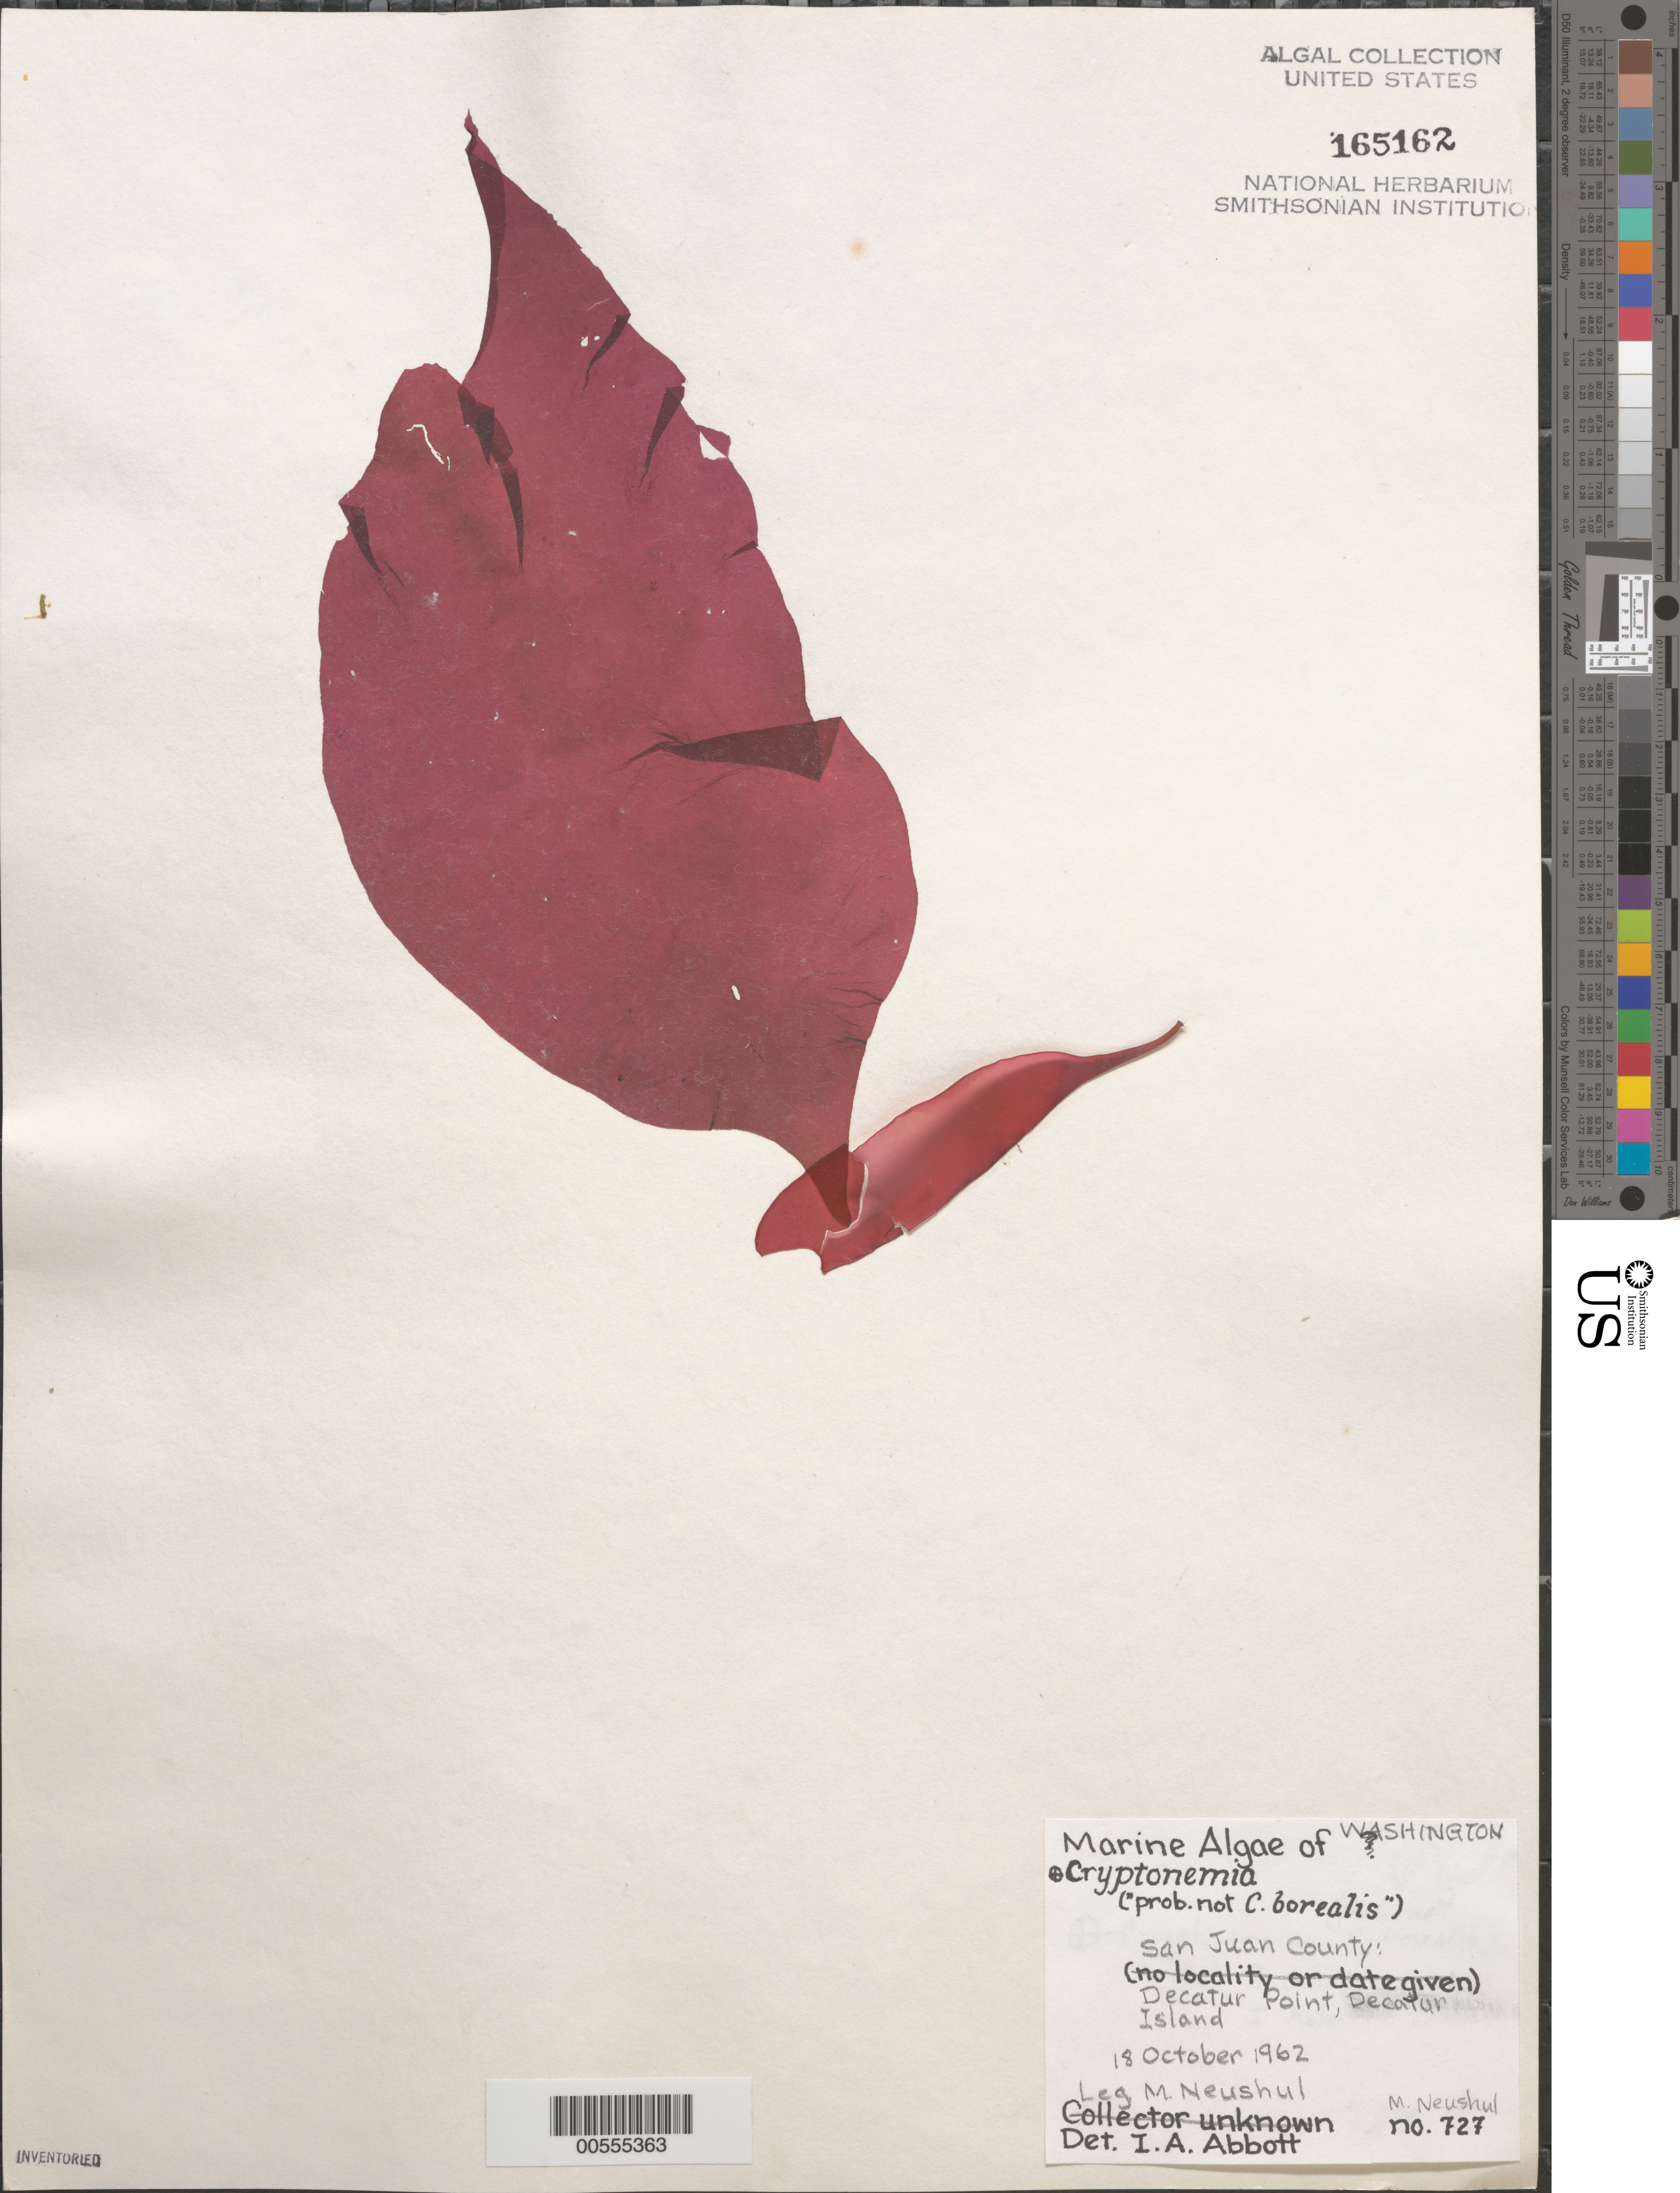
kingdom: Plantae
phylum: Rhodophyta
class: Florideophyceae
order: Halymeniales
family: Halymeniaceae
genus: Cryptonemia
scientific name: Cryptonemia sp.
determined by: Abbott, Isabella A.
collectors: M. Neushul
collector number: Neushul 727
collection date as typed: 18 Oct 1962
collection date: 1962-10-18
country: United States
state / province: Washington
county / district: San Juan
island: Decatur Island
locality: Decatur Point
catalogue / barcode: US 165162